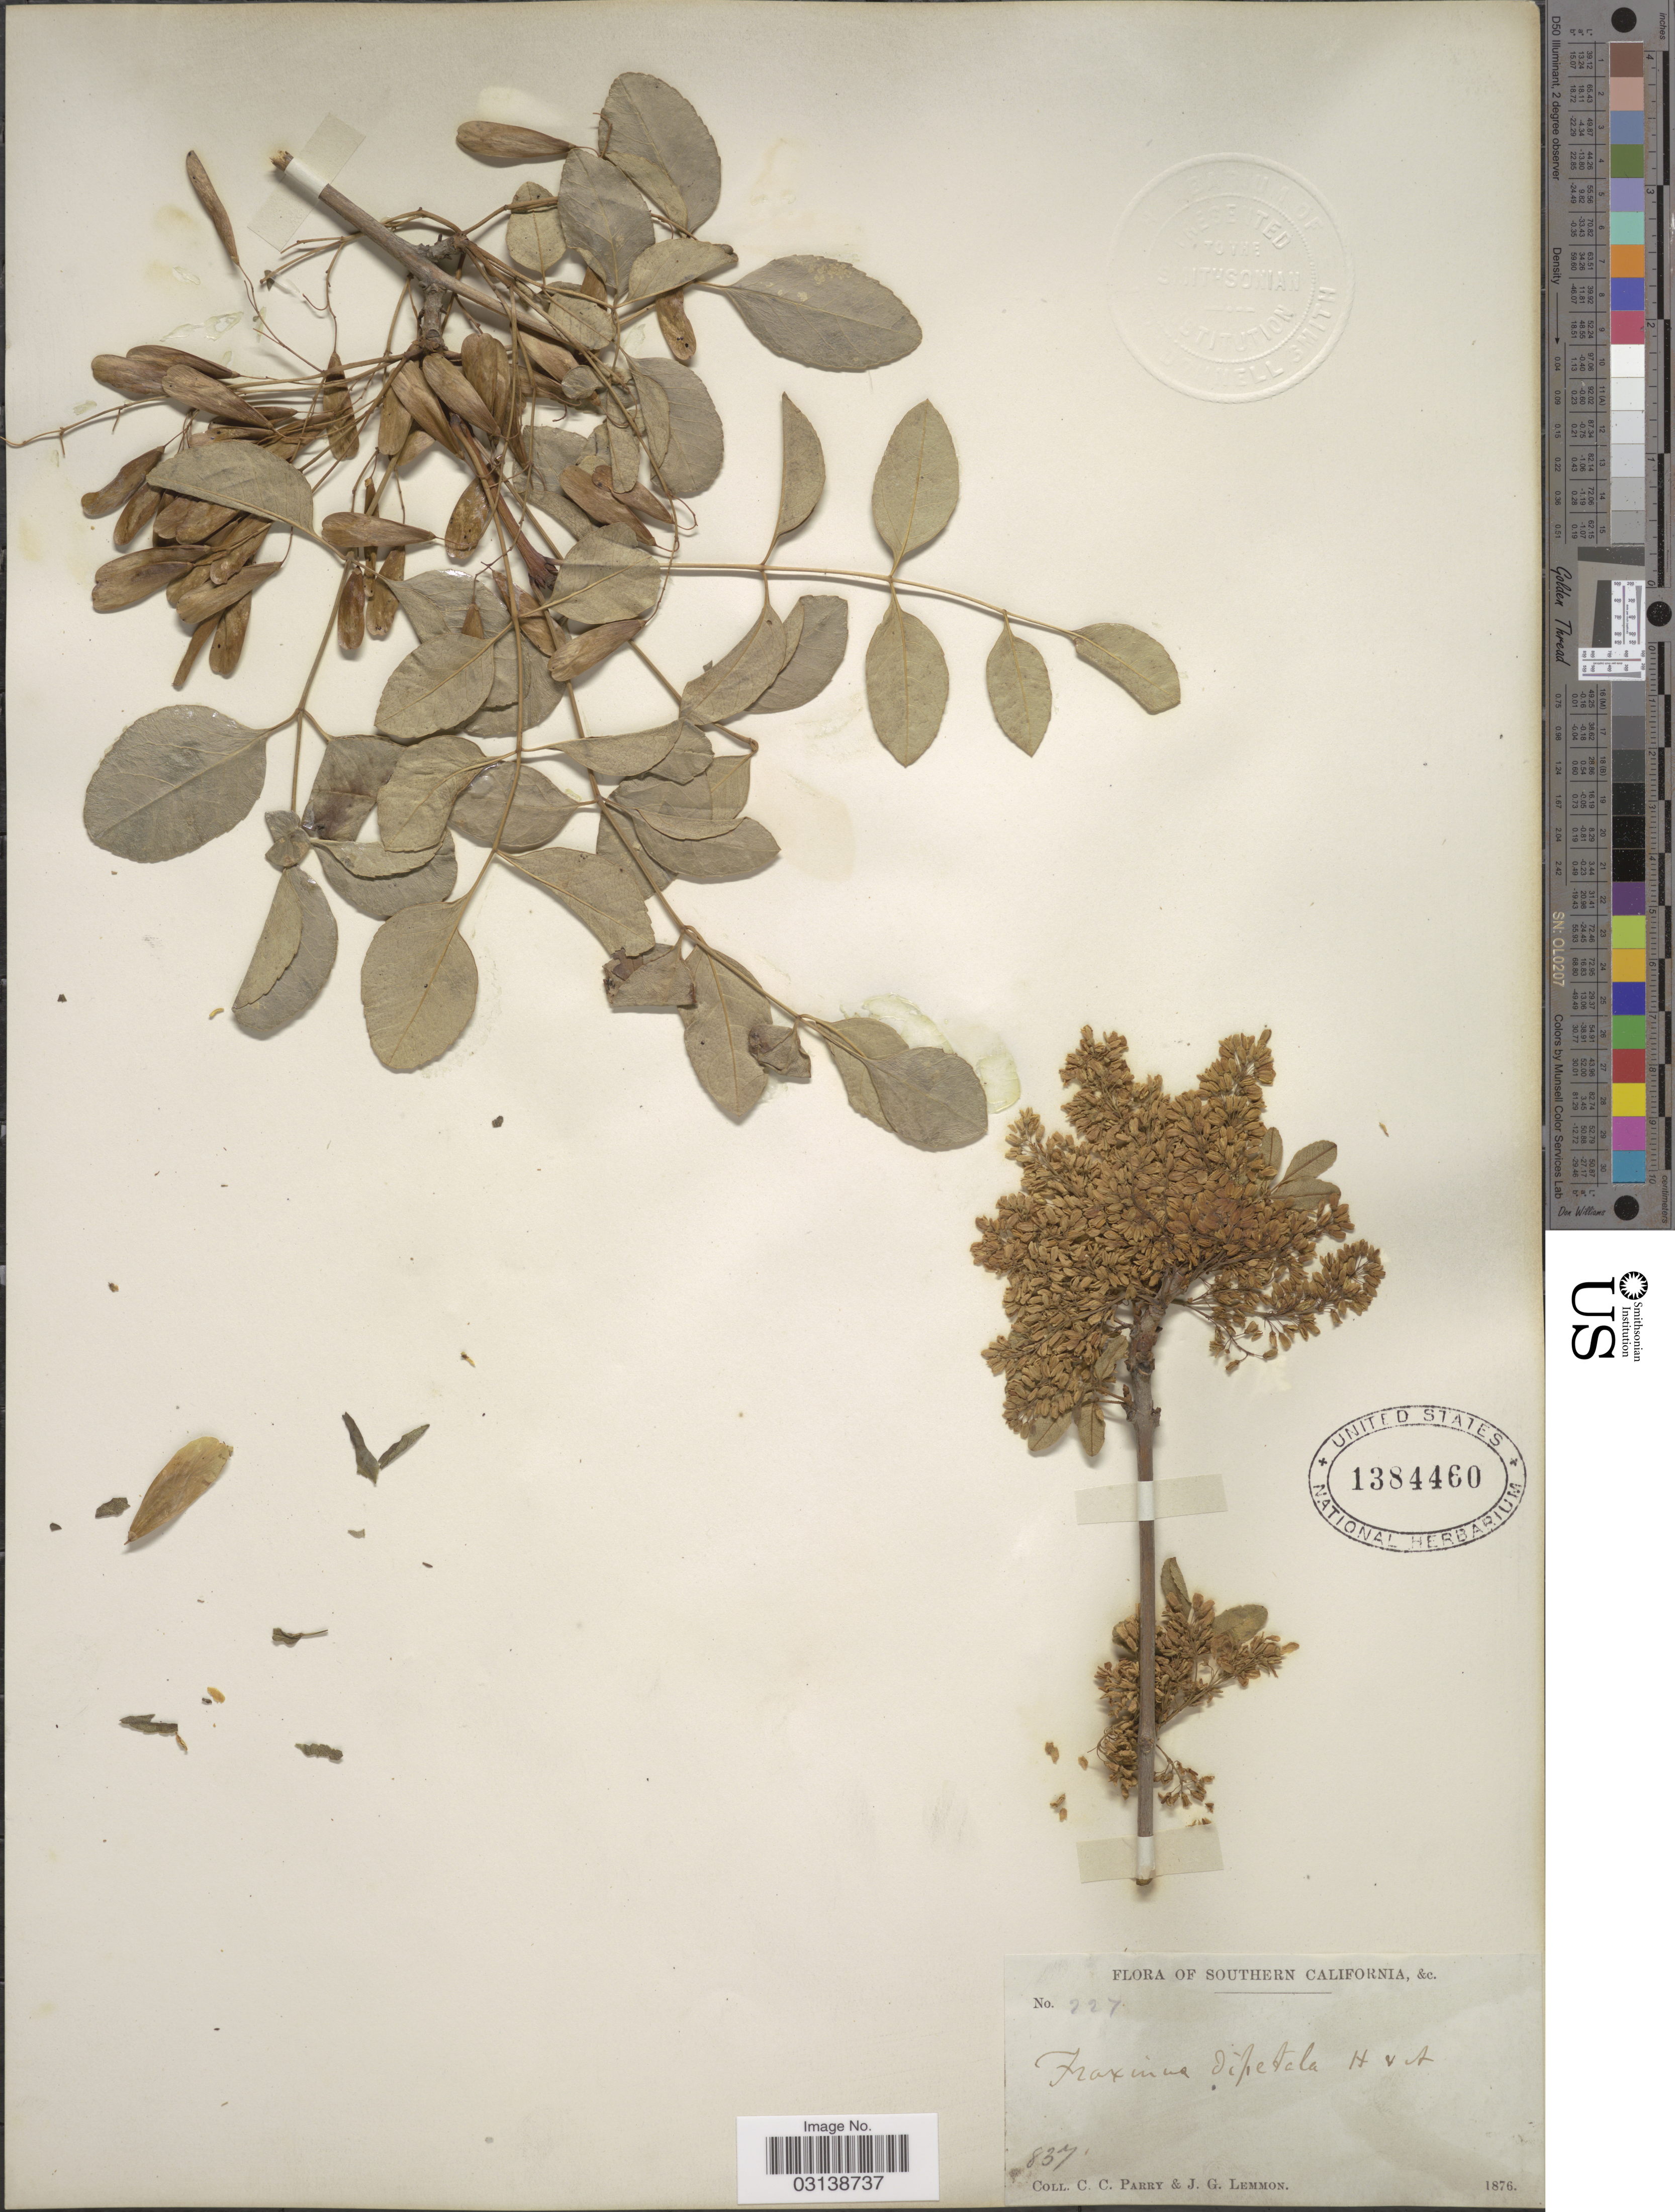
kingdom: Plantae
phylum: Tracheophyta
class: Magnoliopsida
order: Lamiales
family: Oleaceae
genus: Fraxinus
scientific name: Fraxinus dipetala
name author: Hook. & Arn.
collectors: C. C. Parry & J. Lemmon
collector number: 227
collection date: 1876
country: United States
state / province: California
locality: Southern California, & c.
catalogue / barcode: US 1384460